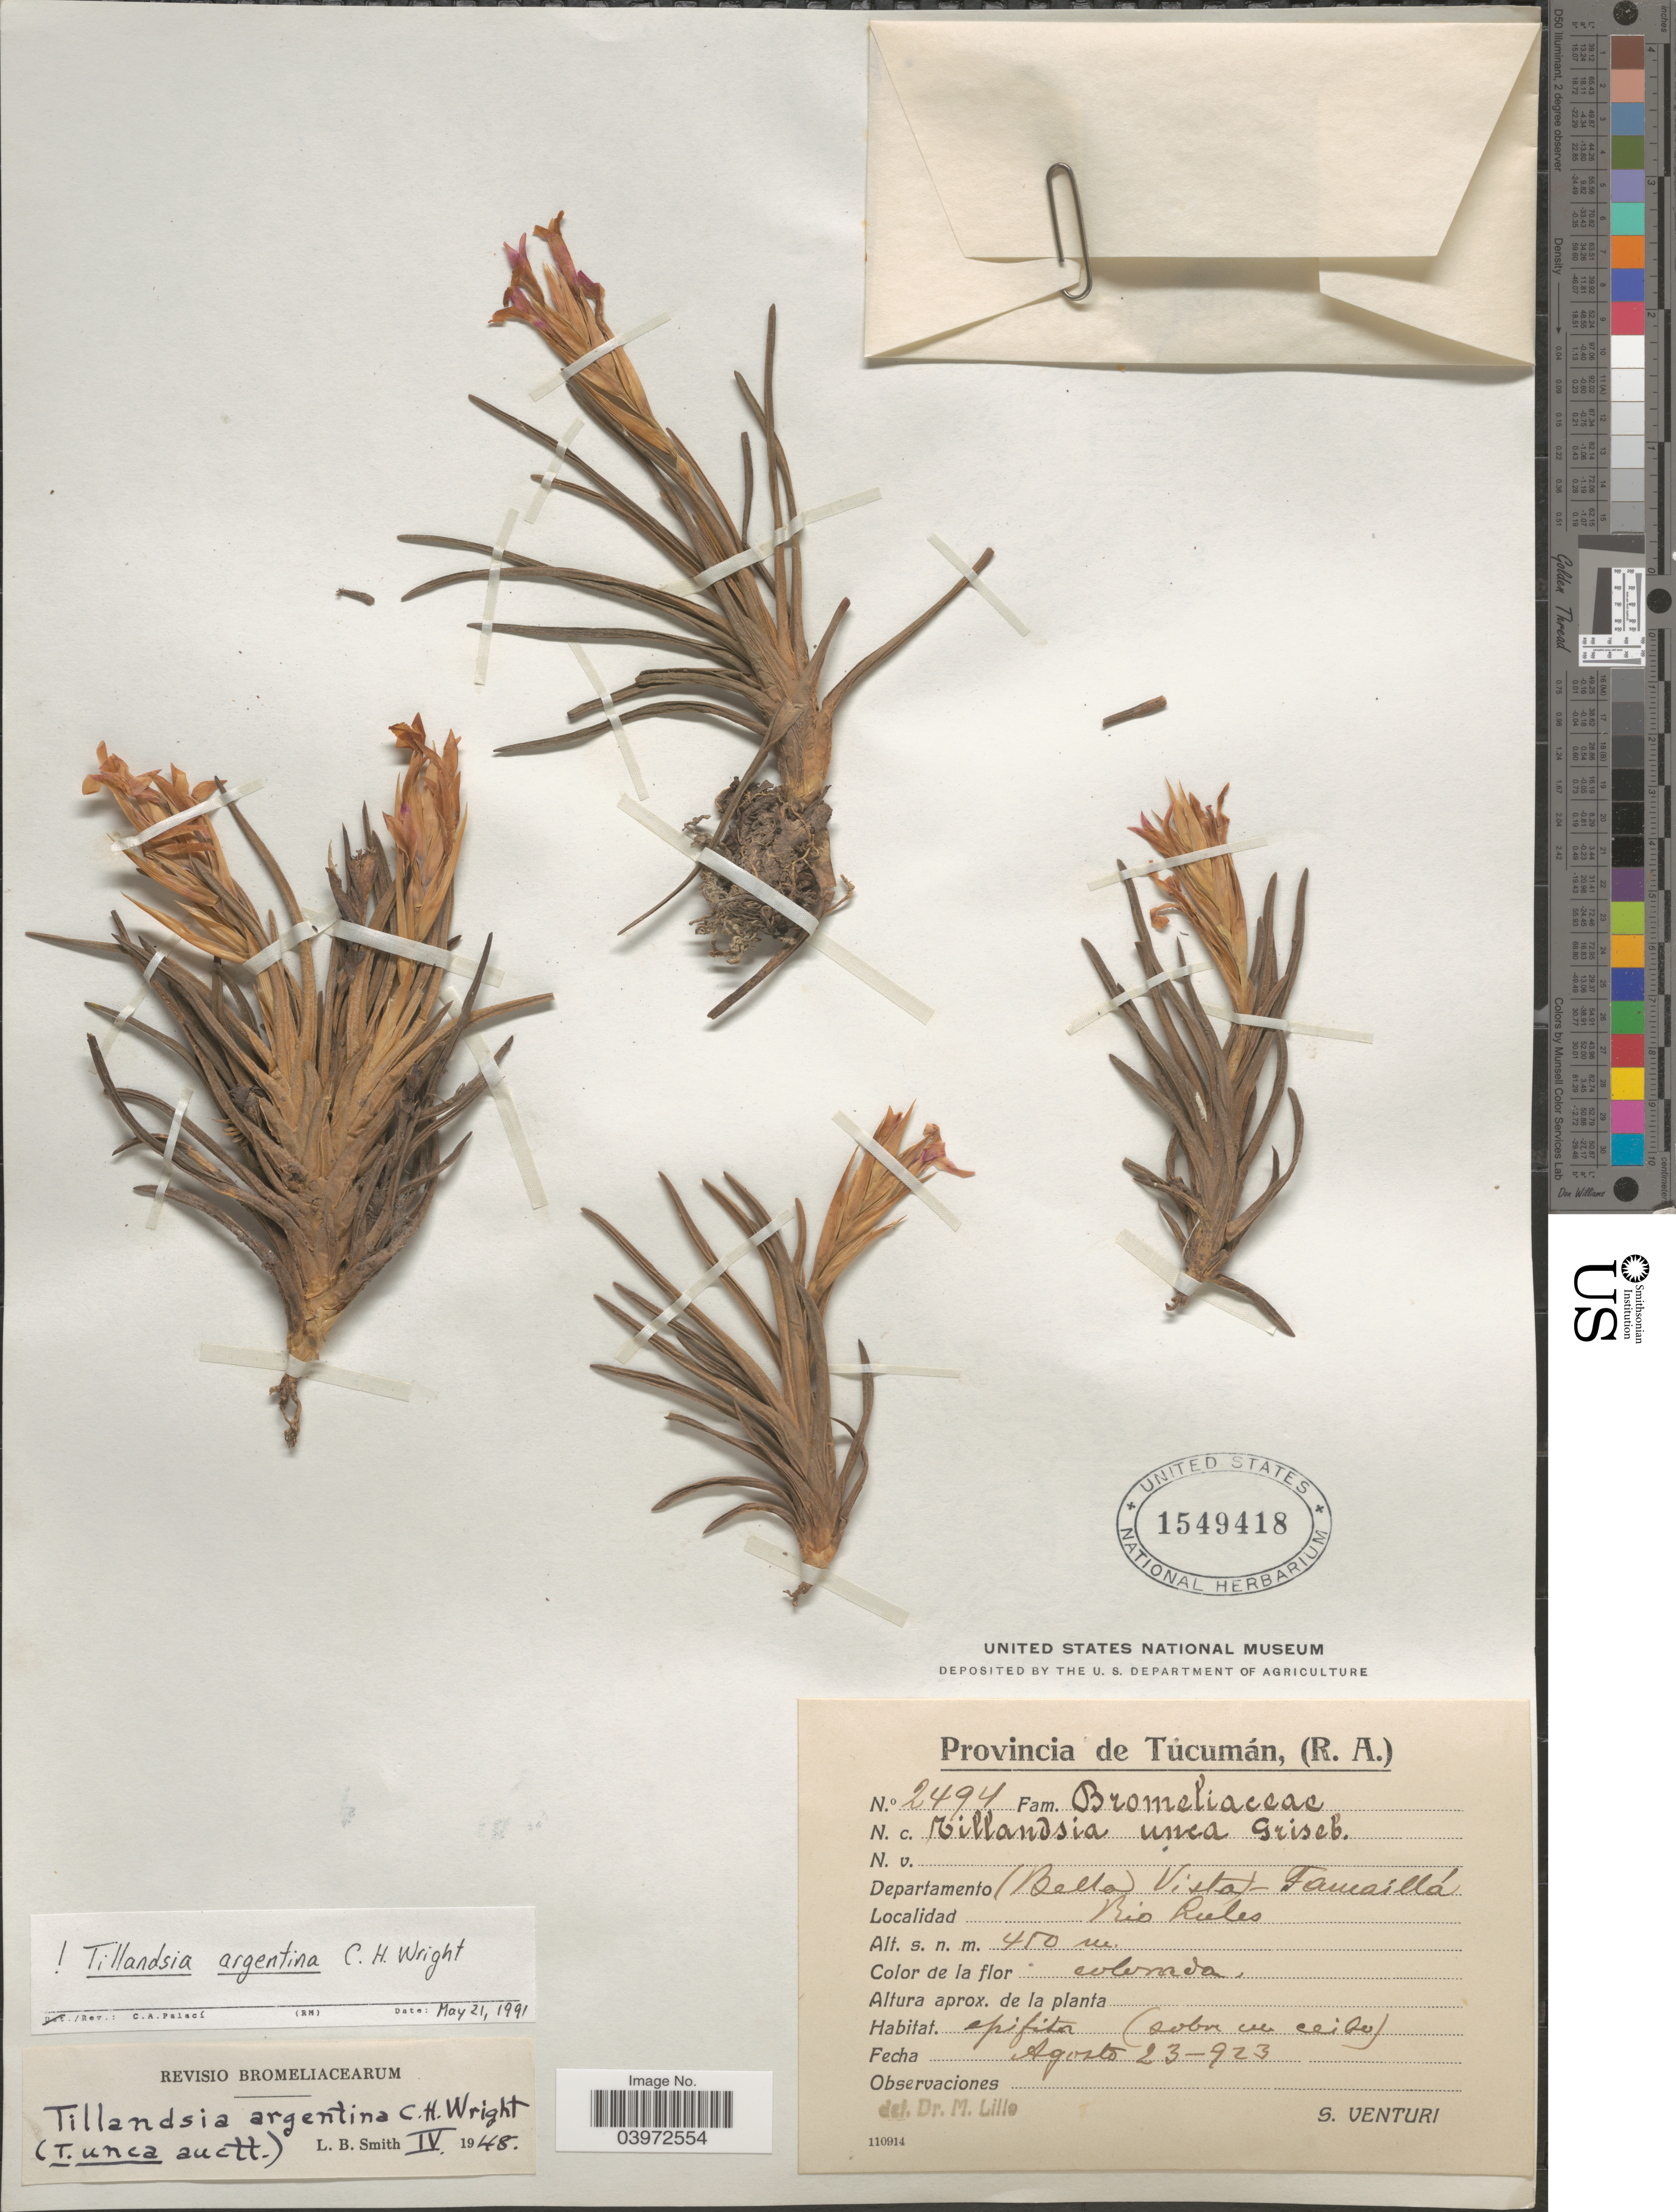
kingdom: Plantae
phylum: Tracheophyta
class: Liliopsida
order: Poales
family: Bromeliaceae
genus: Tillandsia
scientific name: Tillandsia argentina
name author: C.H. Wright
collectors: S. Venturi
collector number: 2494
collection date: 1923-08-23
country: Argentina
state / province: Tucuman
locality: Departamento (Bella Vista) - Famaillá. Rio Lules.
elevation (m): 450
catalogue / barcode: US 1549418